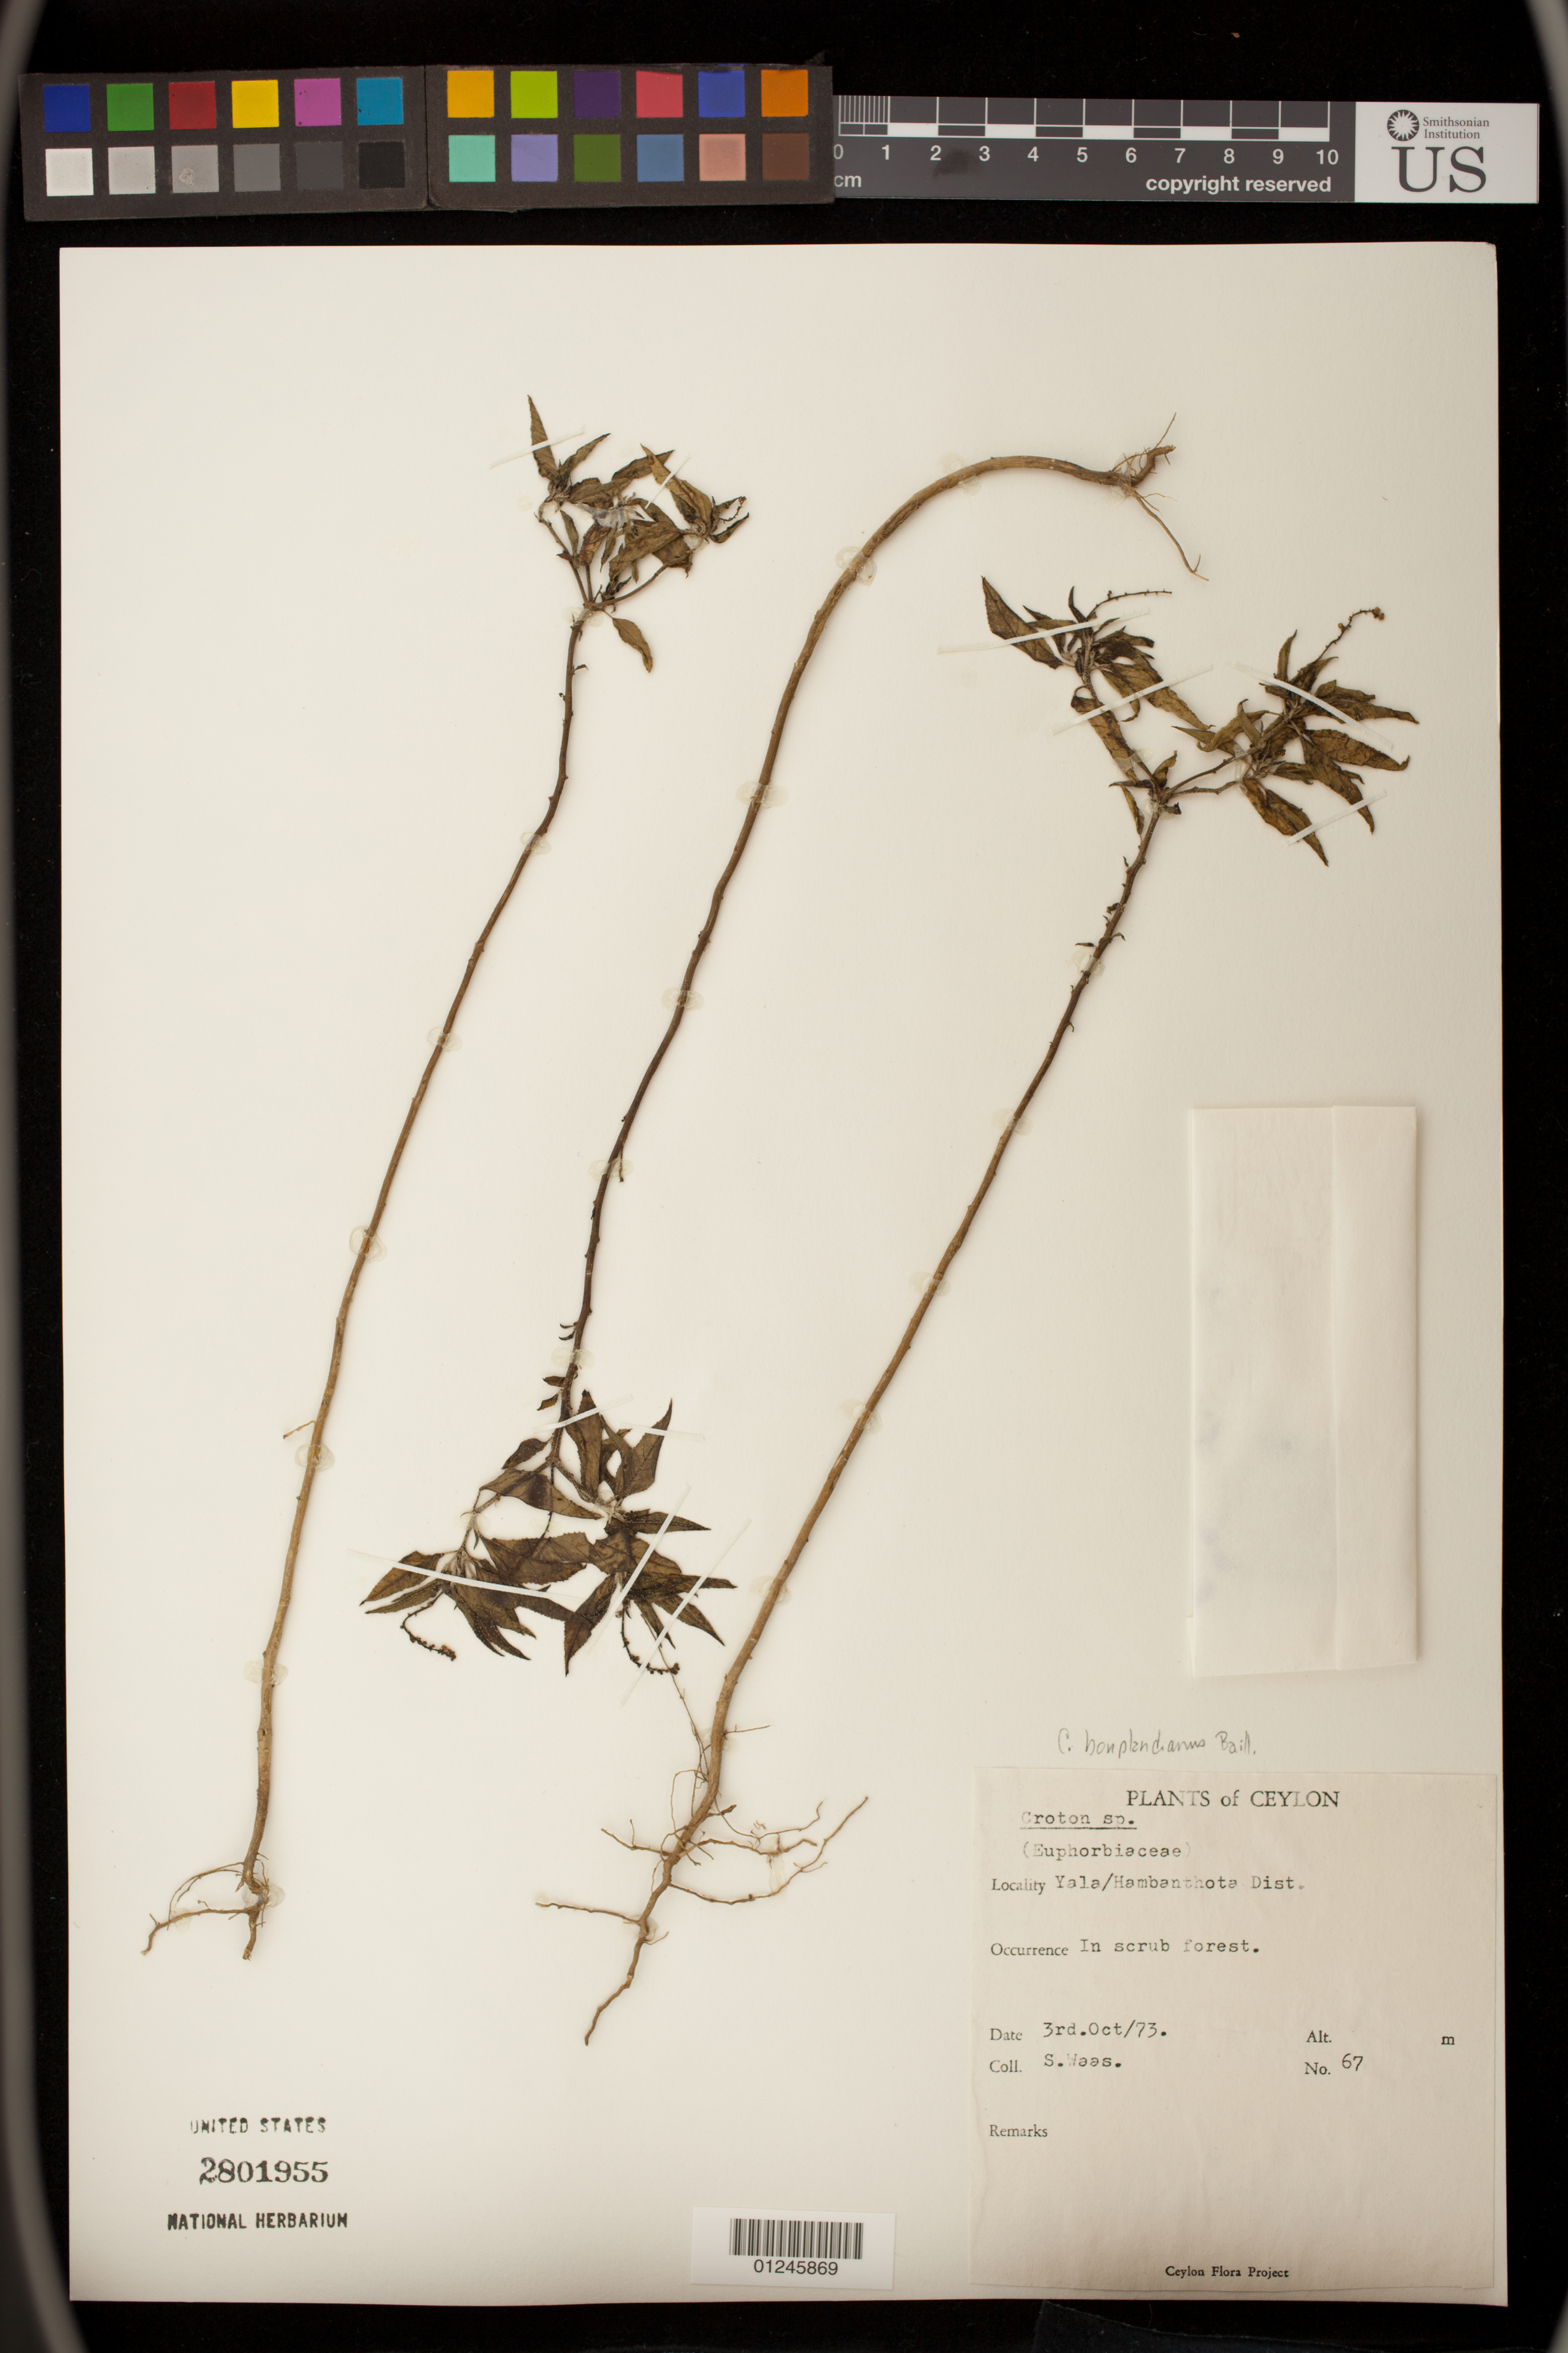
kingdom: Plantae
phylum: Tracheophyta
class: Magnoliopsida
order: Malpighiales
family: Euphorbiaceae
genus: Croton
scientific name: Croton bonplandianus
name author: Baill.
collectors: S. Waas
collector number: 67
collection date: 1973-10-03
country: Sri Lanka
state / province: Southern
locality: Yala/Hambanthota Dist. In scrub forest.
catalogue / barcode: US 2801955